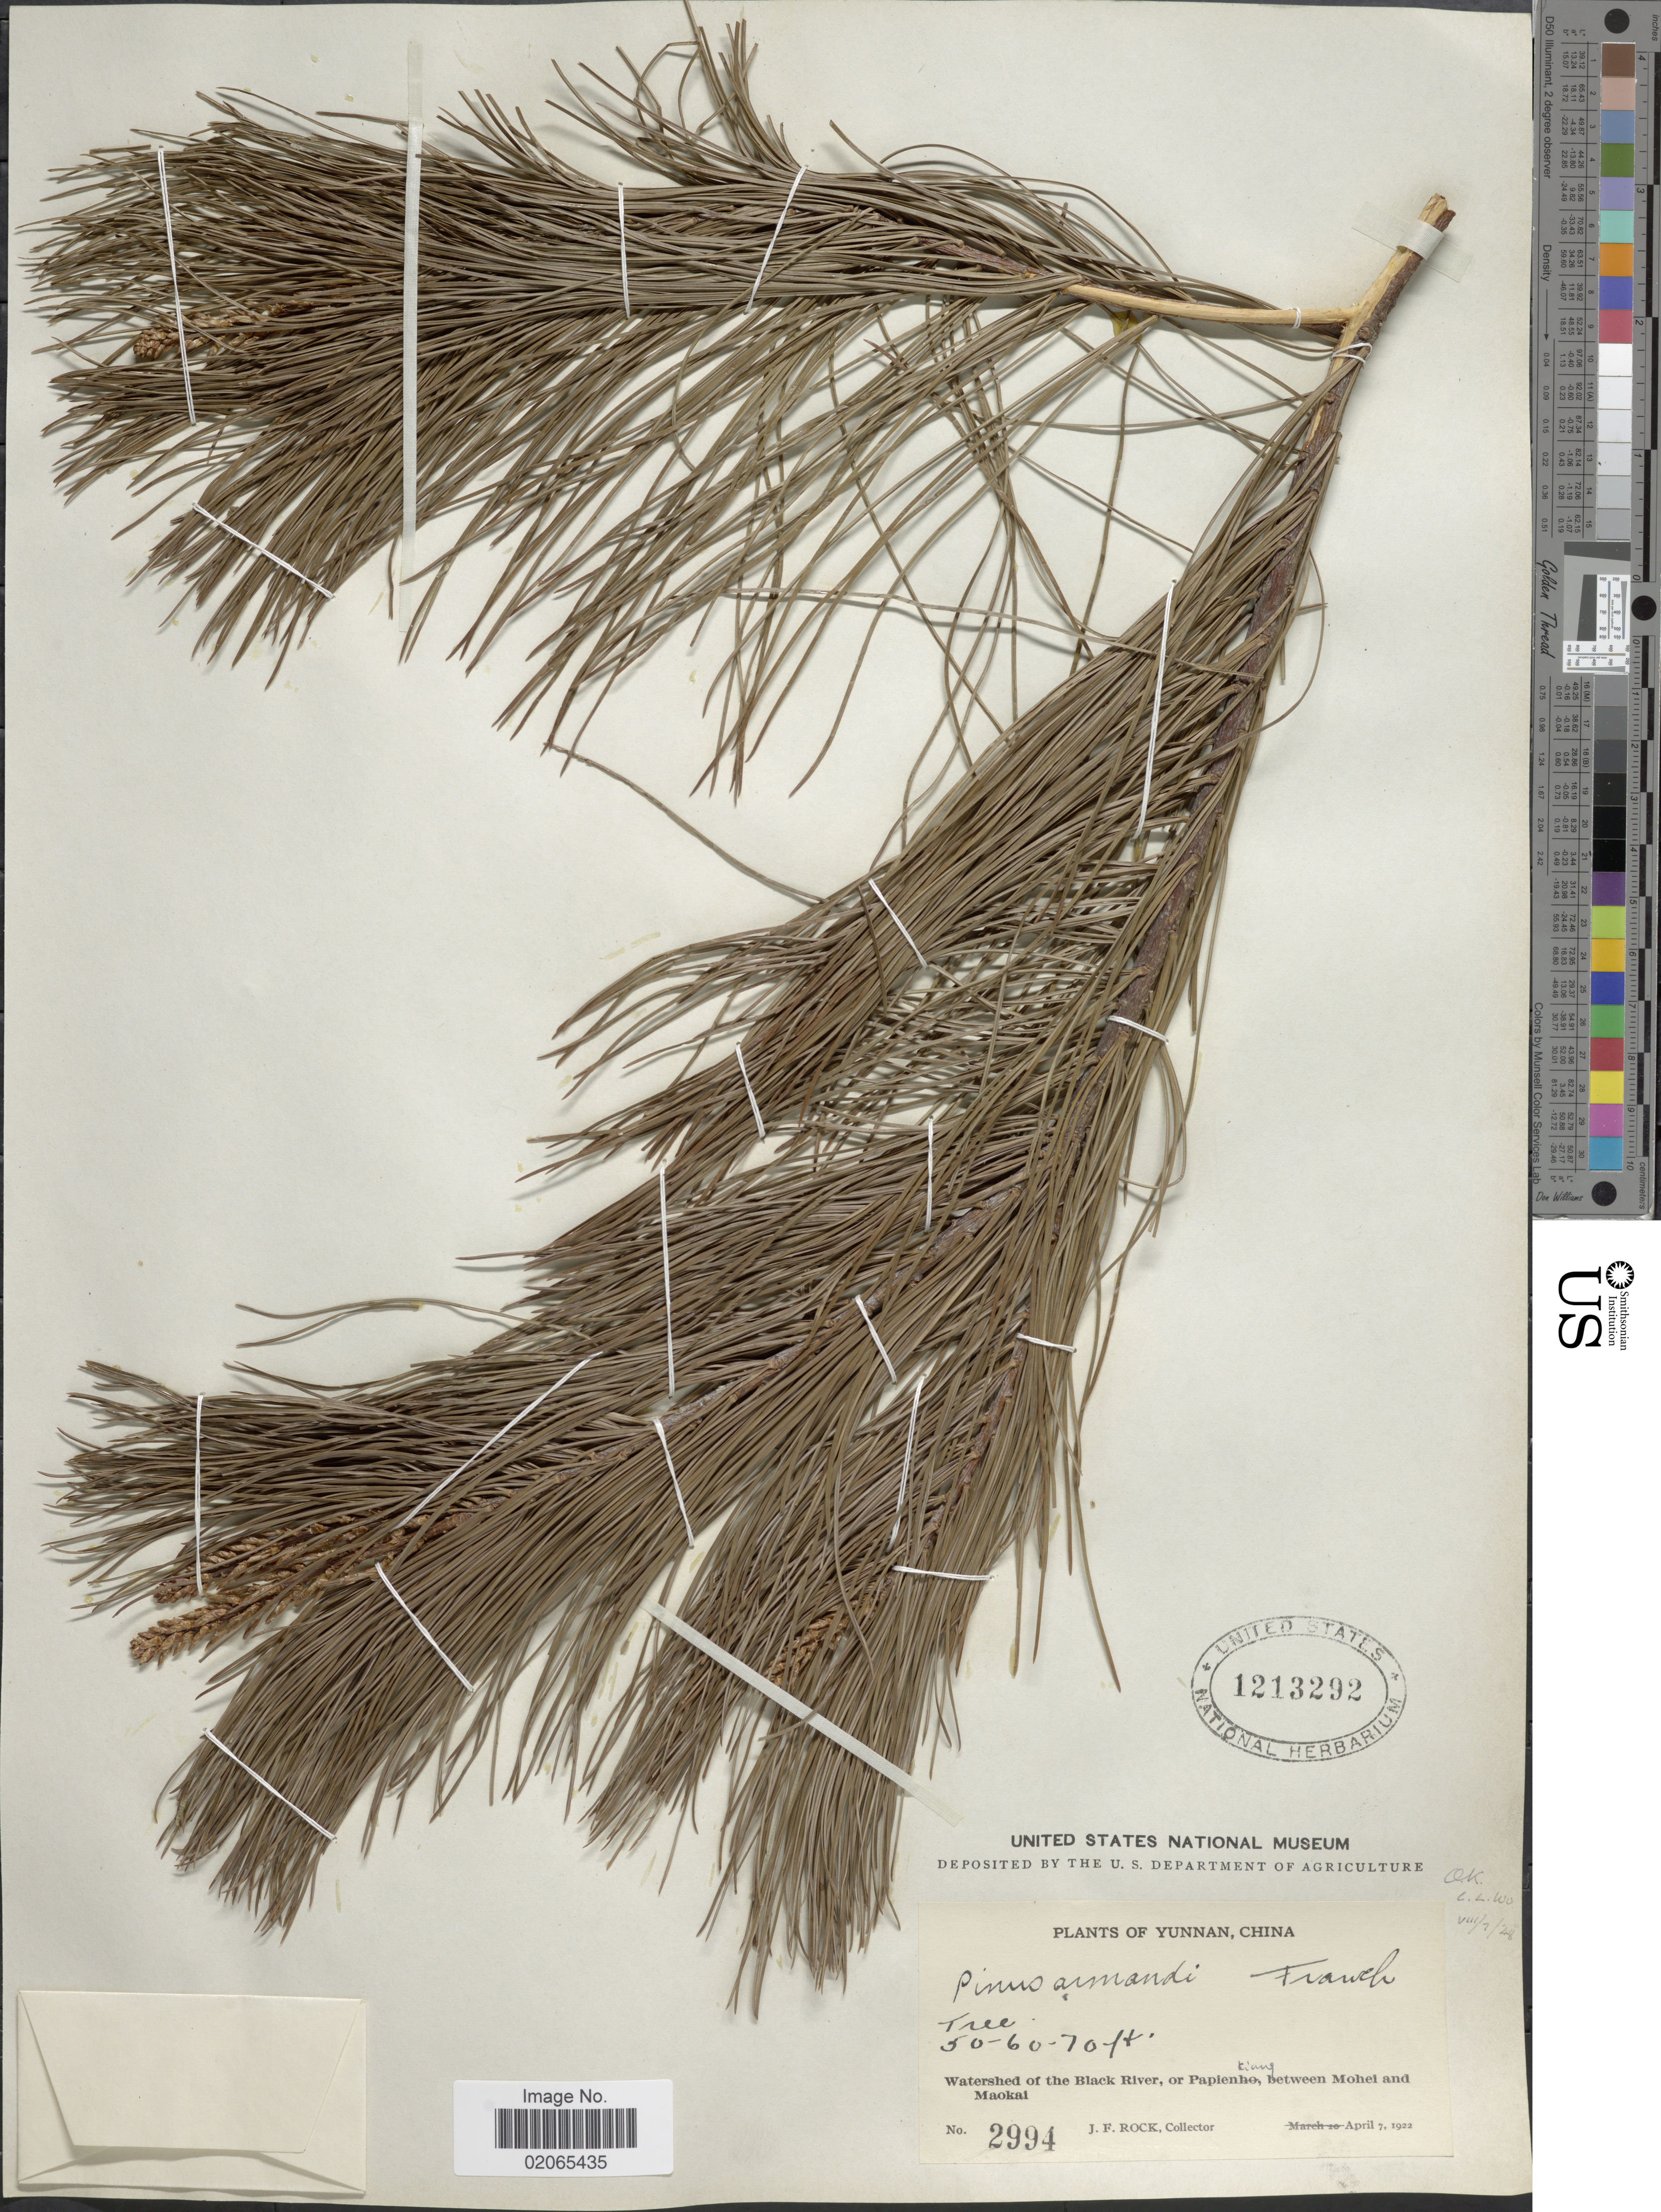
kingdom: Plantae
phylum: Tracheophyta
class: Pinopsida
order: Pinales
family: Pinaceae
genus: Pinus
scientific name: Pinus armandii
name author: Franch.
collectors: J. Rock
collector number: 2994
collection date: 1922-04-07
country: China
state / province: Yunnan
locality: Watershed of the Black River, or papienho, Kiang between Mohel and Maokai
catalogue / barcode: US 1213292